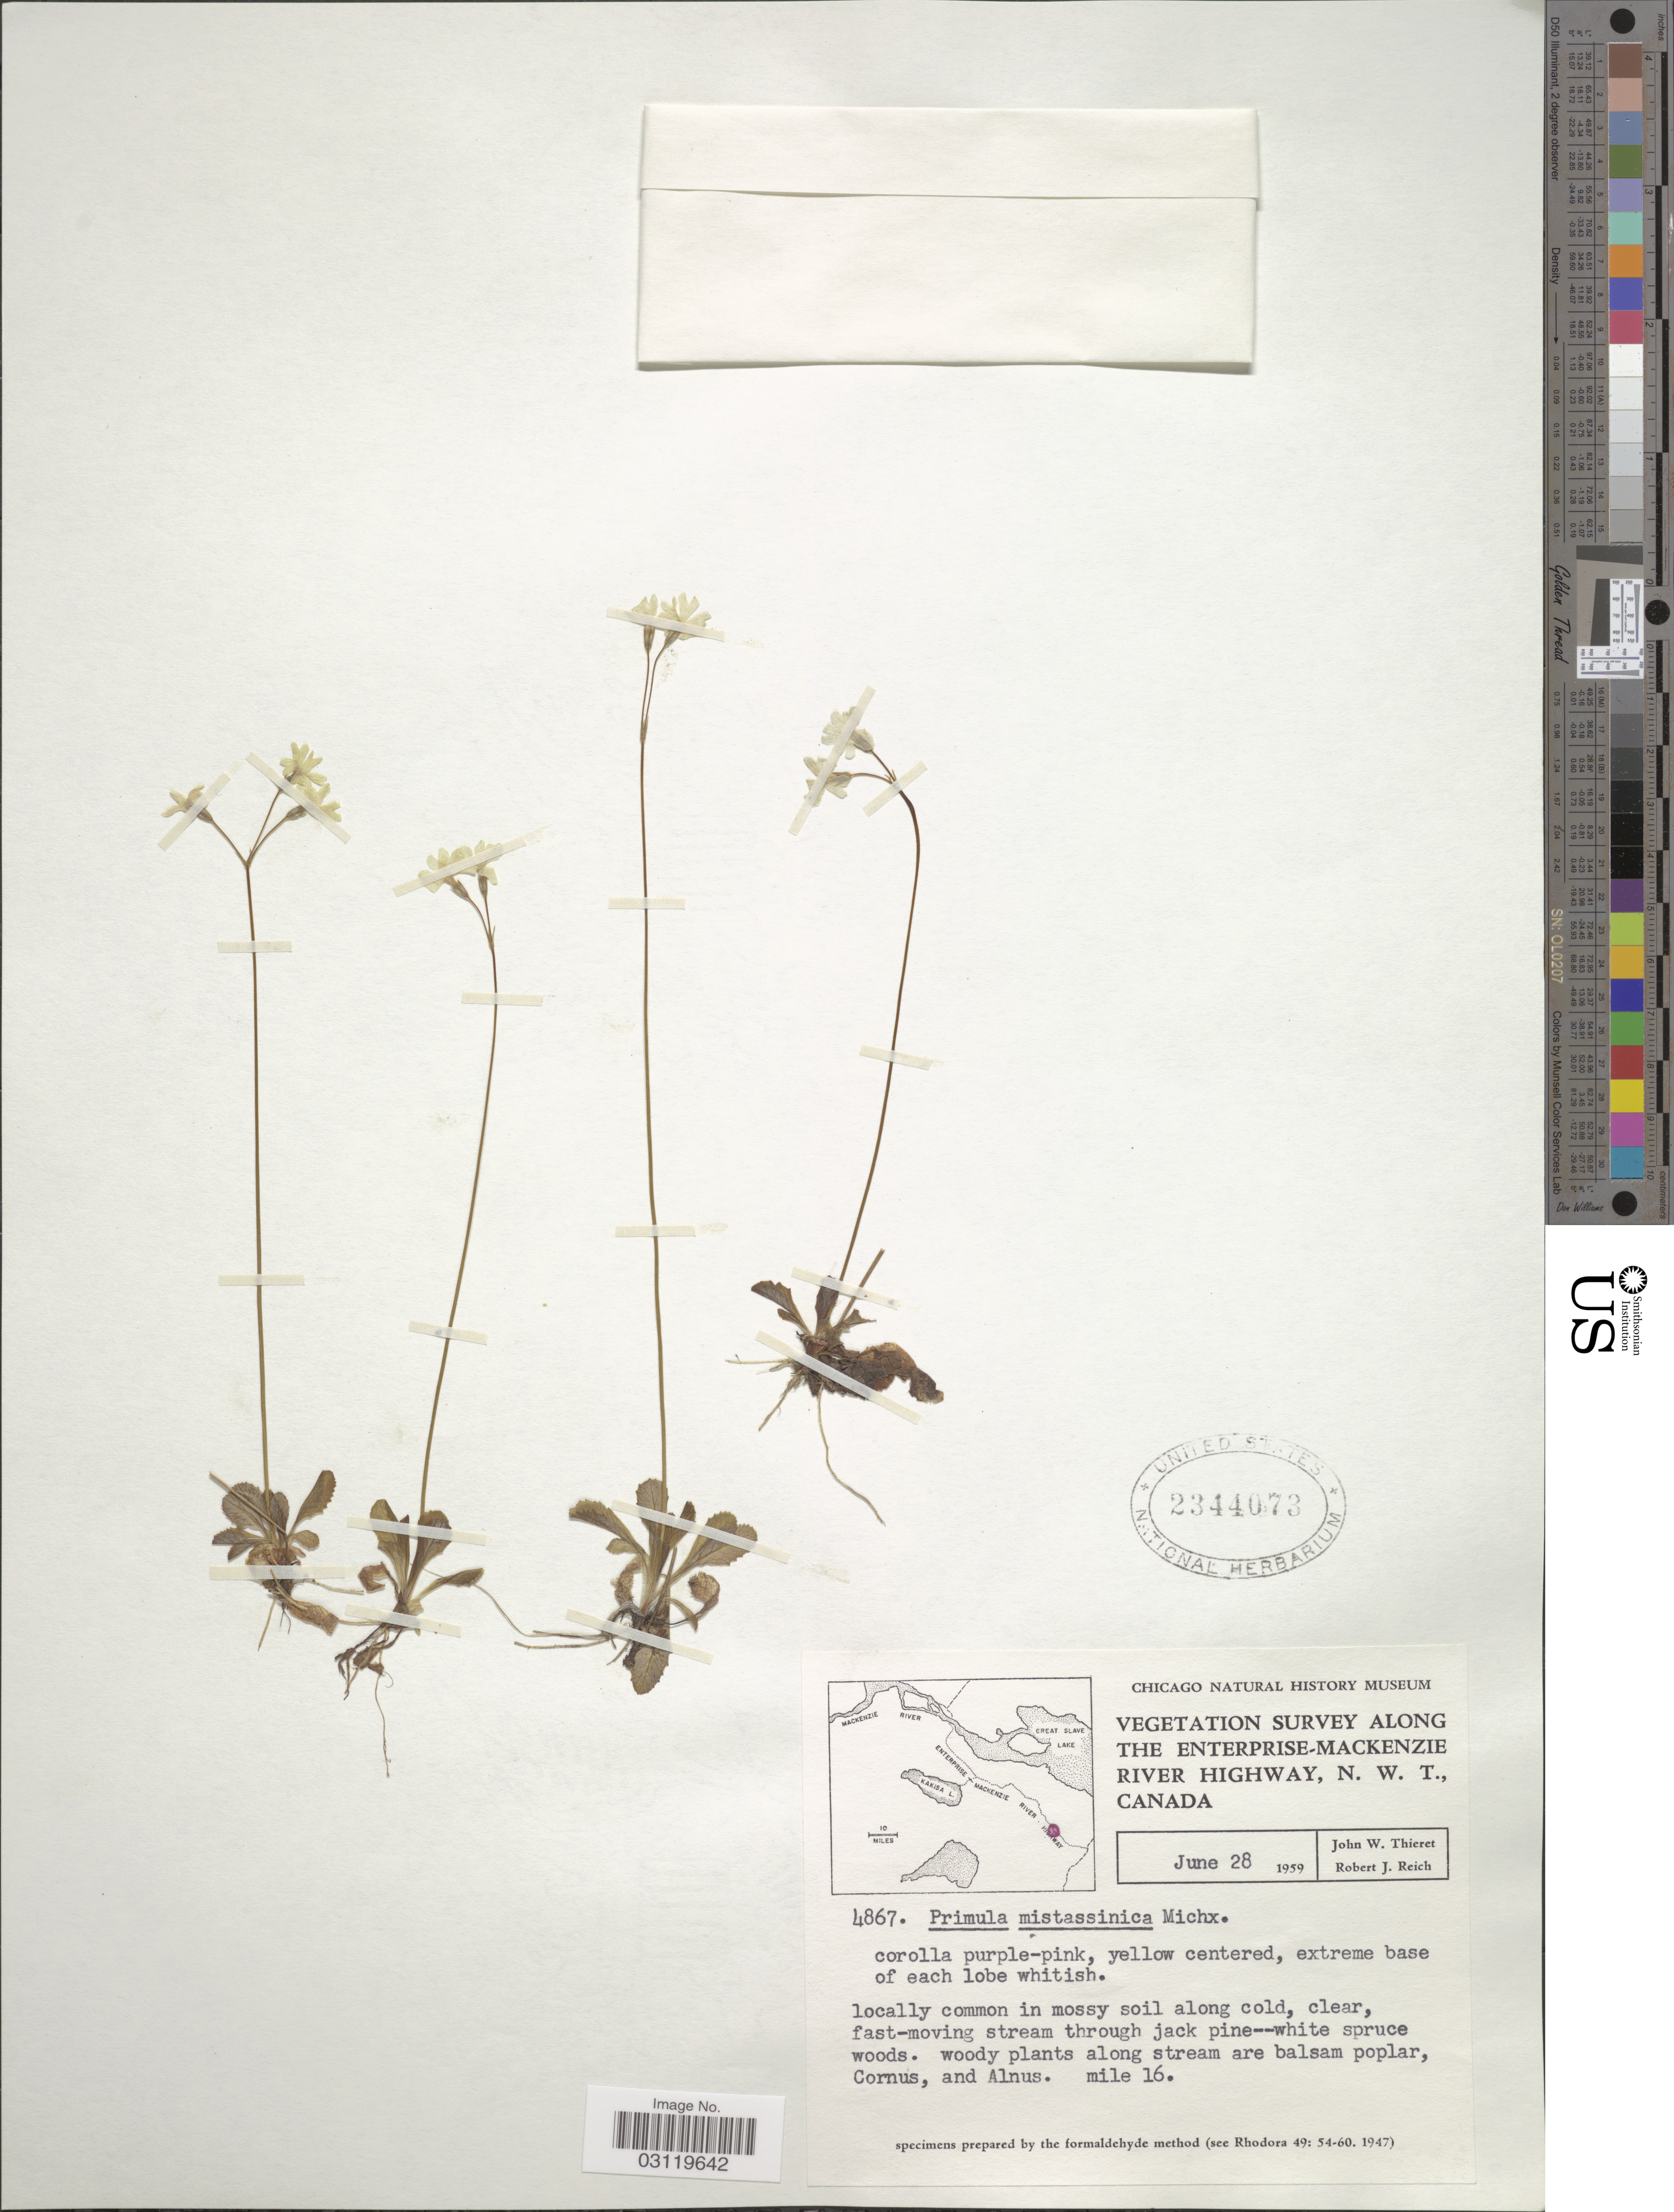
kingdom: Plantae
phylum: Tracheophyta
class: Magnoliopsida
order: Ericales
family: Primulaceae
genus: Primula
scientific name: Primula mistassinica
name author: Michx.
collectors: J. W. Thieret & R. Reich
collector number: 4867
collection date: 1959-06-28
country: Canada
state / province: Northwest Territories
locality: The Enterprise-Mackenzie River Highway. mile 16.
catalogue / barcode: US 2344073